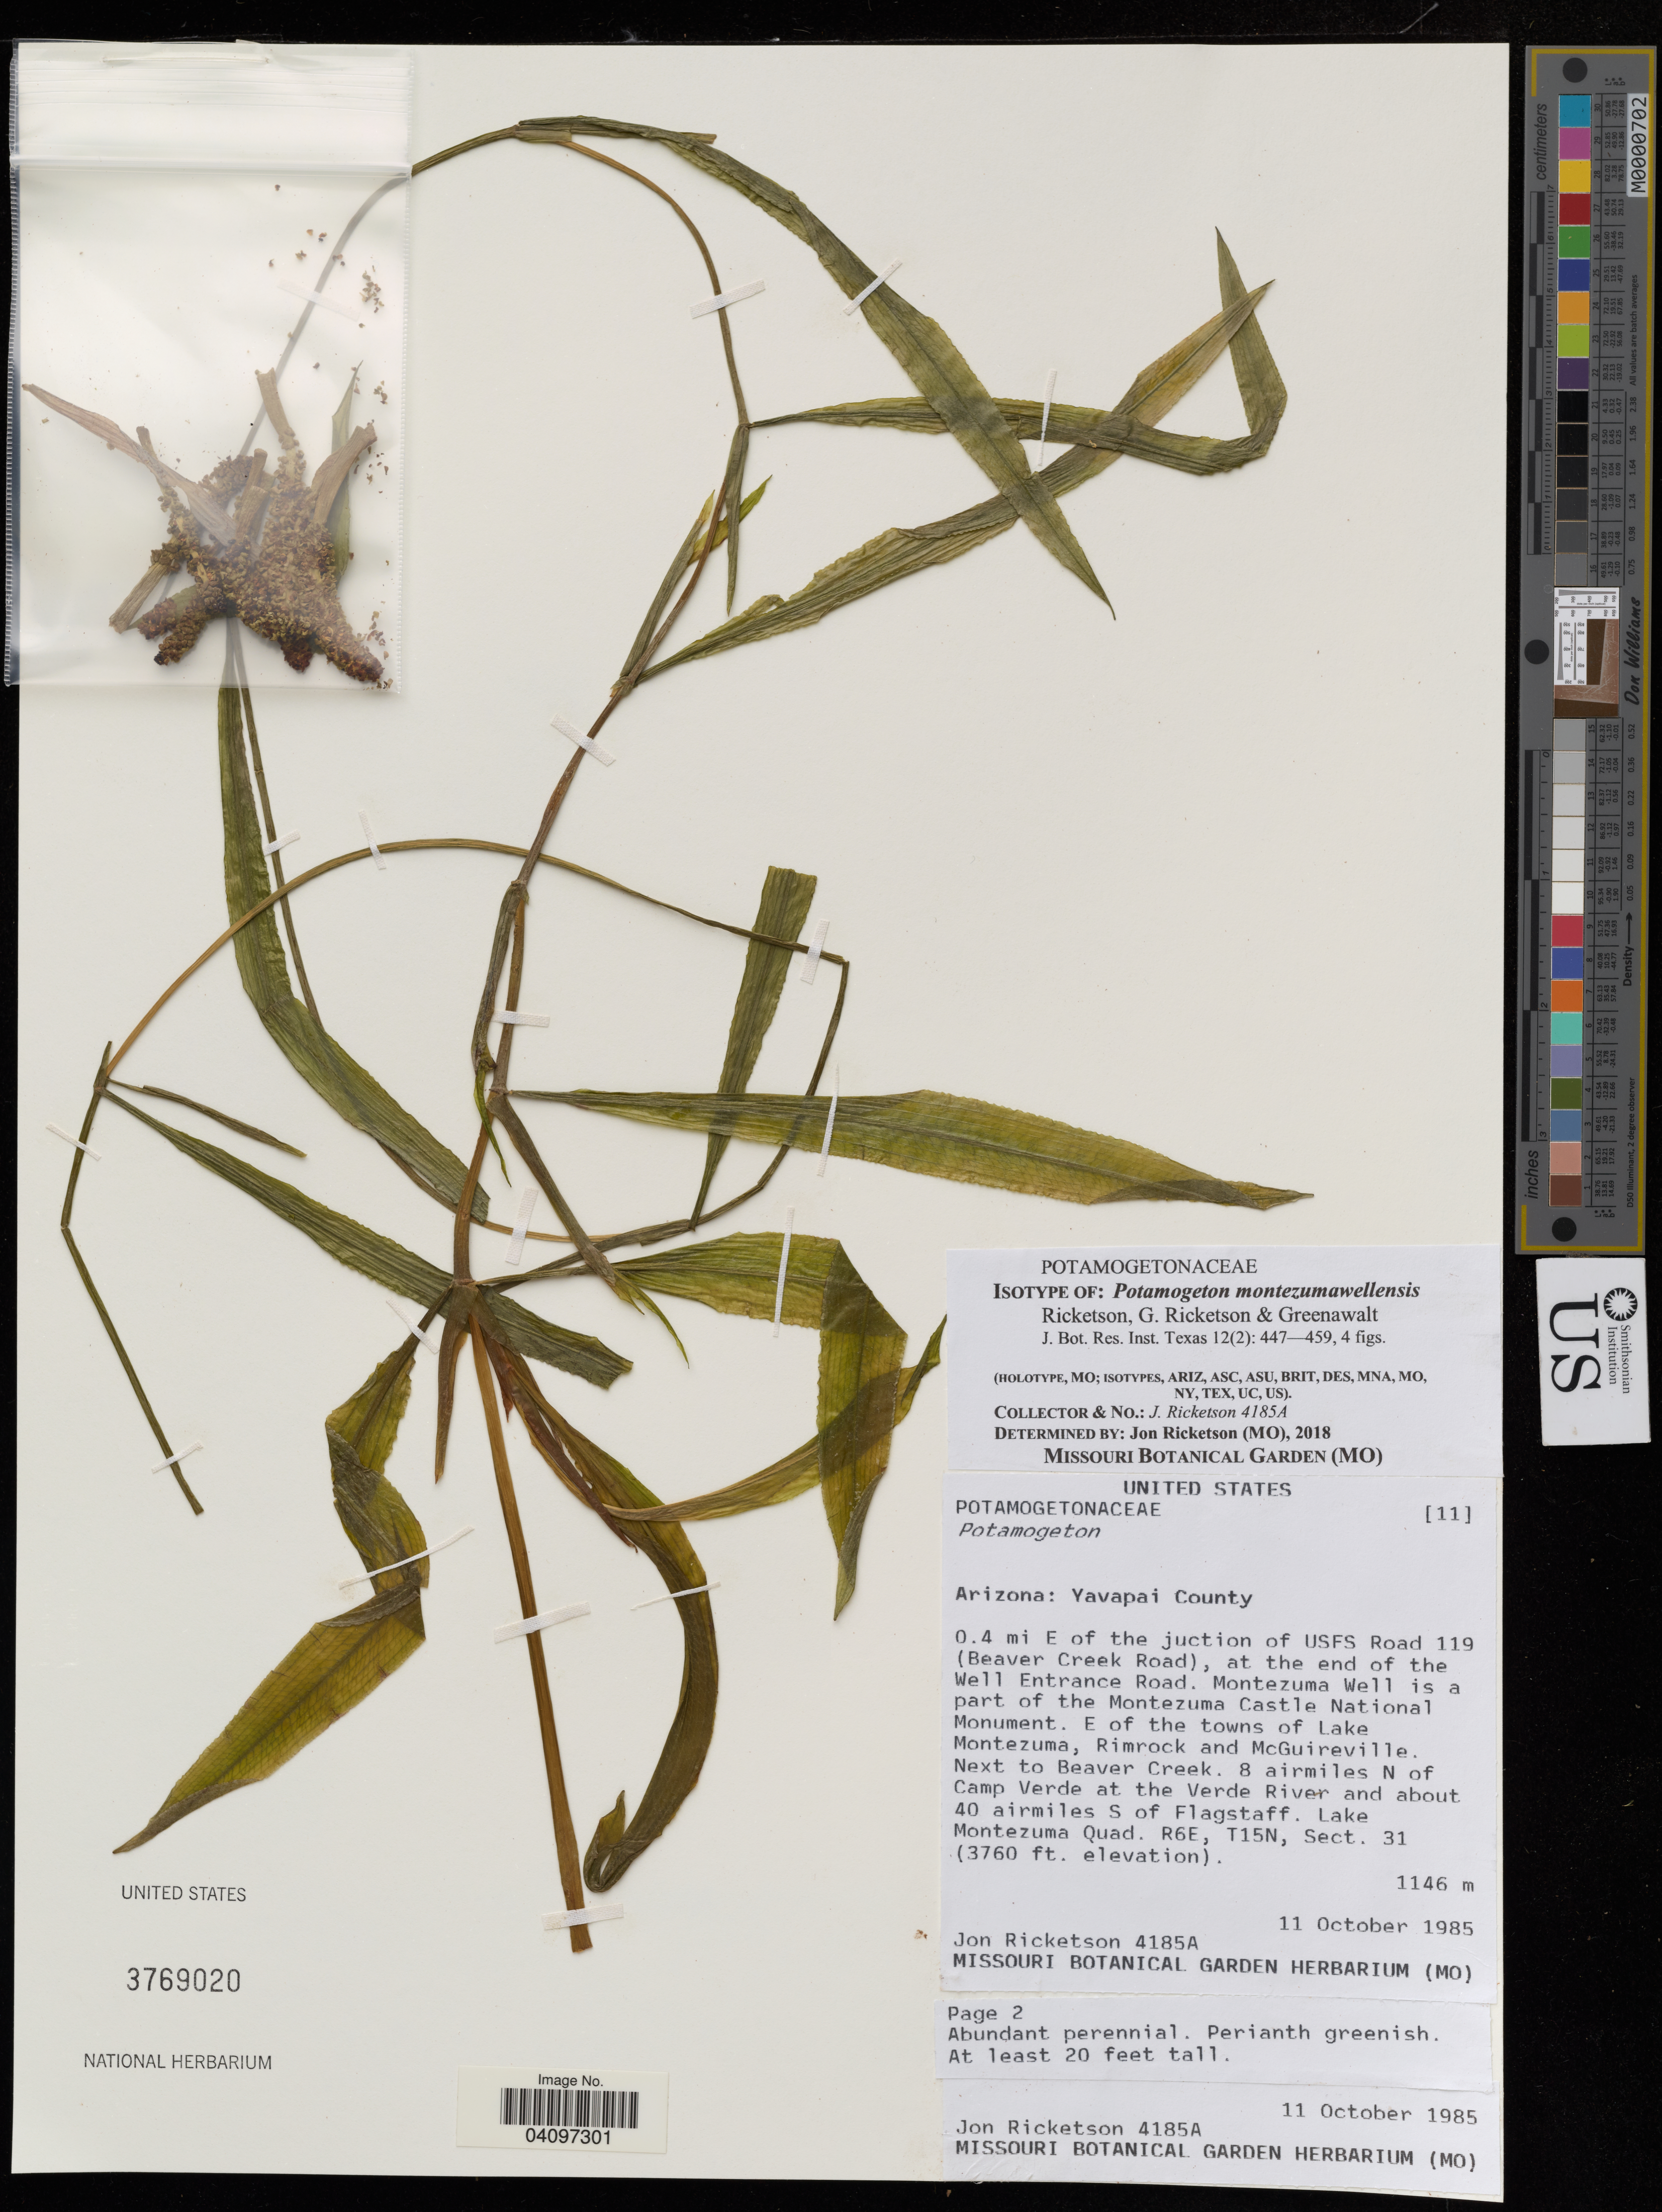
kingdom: Plantae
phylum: Tracheophyta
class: Liliopsida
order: Alismatales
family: Potamogetonaceae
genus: Potamogeton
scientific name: Potamogeton sp.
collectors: R. Bye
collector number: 4185A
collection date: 1985-10-11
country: United States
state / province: Arizona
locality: Yavapai County. 0.4 mi E of the juction of USFS Road 119 (Beaver Creek Road), at the end of the Well Entrance Road. Montezuma Well is a part of the Montezuma Castle National Monument. E of the towns of Lake Montezuma, Rimrock and McGuireville. Next to Beaver Creek. 8 airmiles N of Camp Verde at the Verde River and about 40 airmiles S of Flagstaff. Lake Montezuma Quad. R6E, T15N, Sect. 31.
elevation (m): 1146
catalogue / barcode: US 3769020